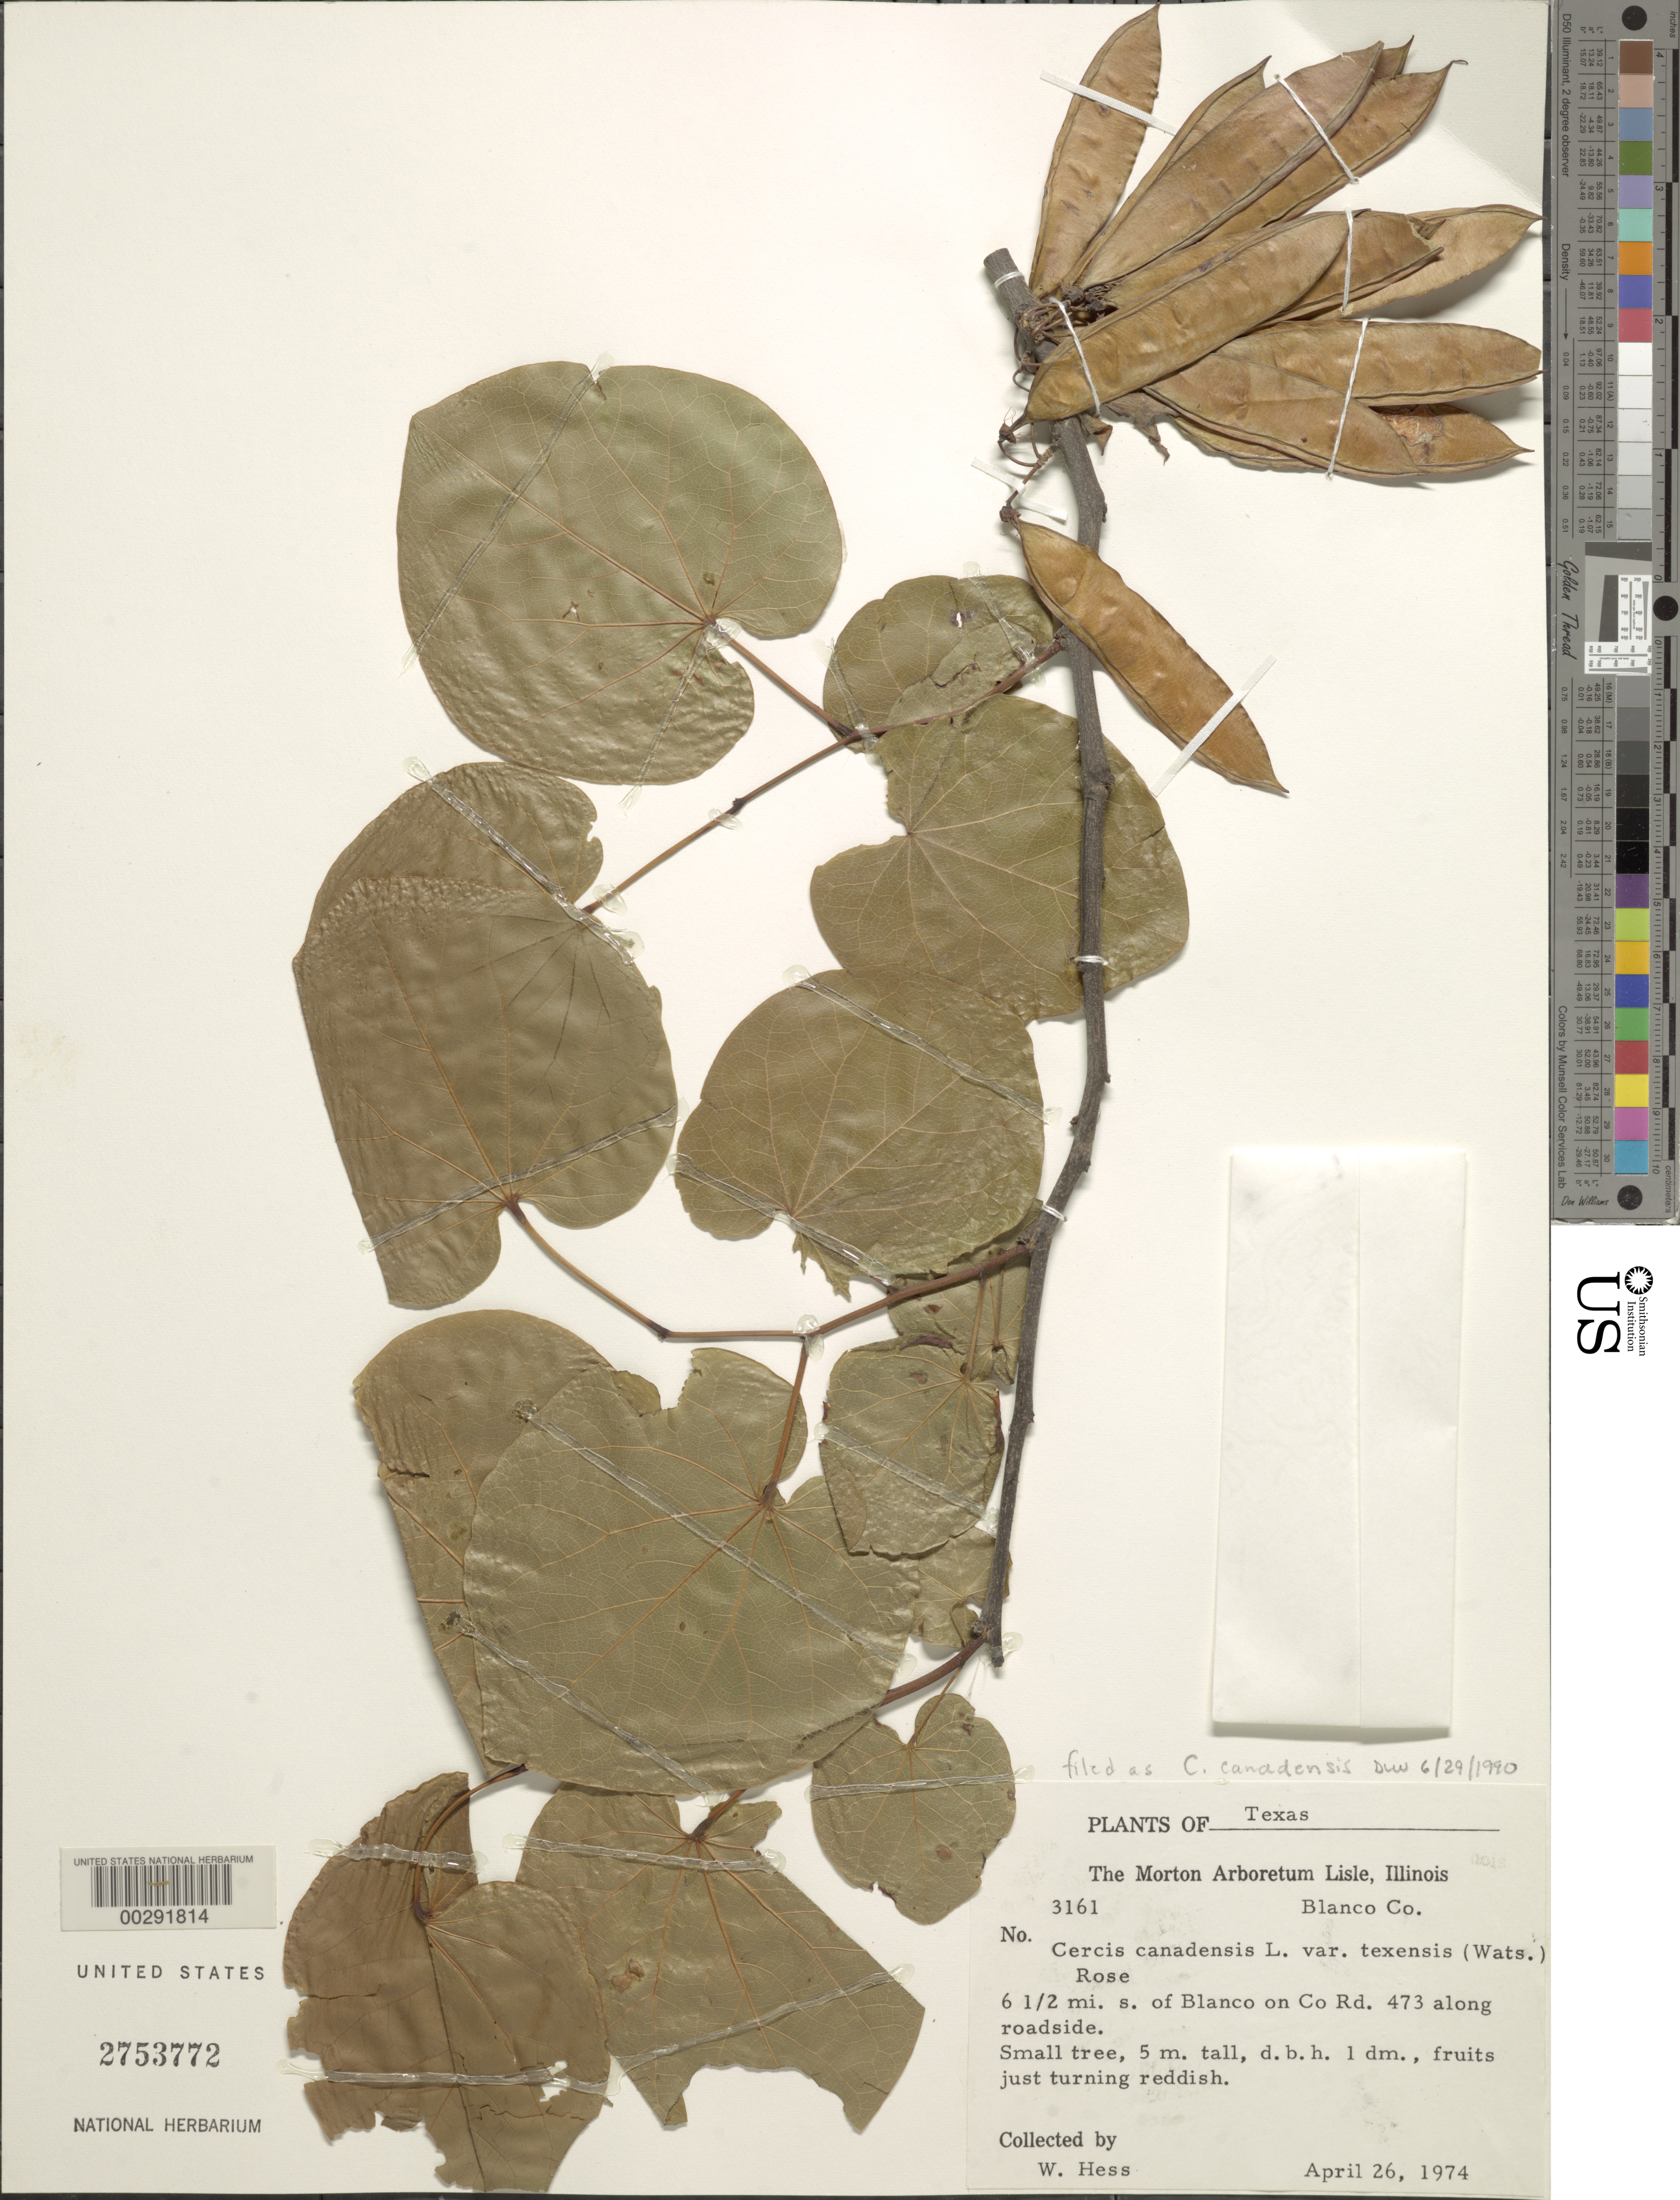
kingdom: Plantae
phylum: Tracheophyta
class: Magnoliopsida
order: Fabales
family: Fabaceae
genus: Cercis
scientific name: Cercis canadensis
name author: L.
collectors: W. Hess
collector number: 3161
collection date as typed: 26 Apr 1974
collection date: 1974-04-26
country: United States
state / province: Texas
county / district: Blanco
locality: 6.5 mi s of Blanco on Co. Rd 473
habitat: Along roadside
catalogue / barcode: US 2753772